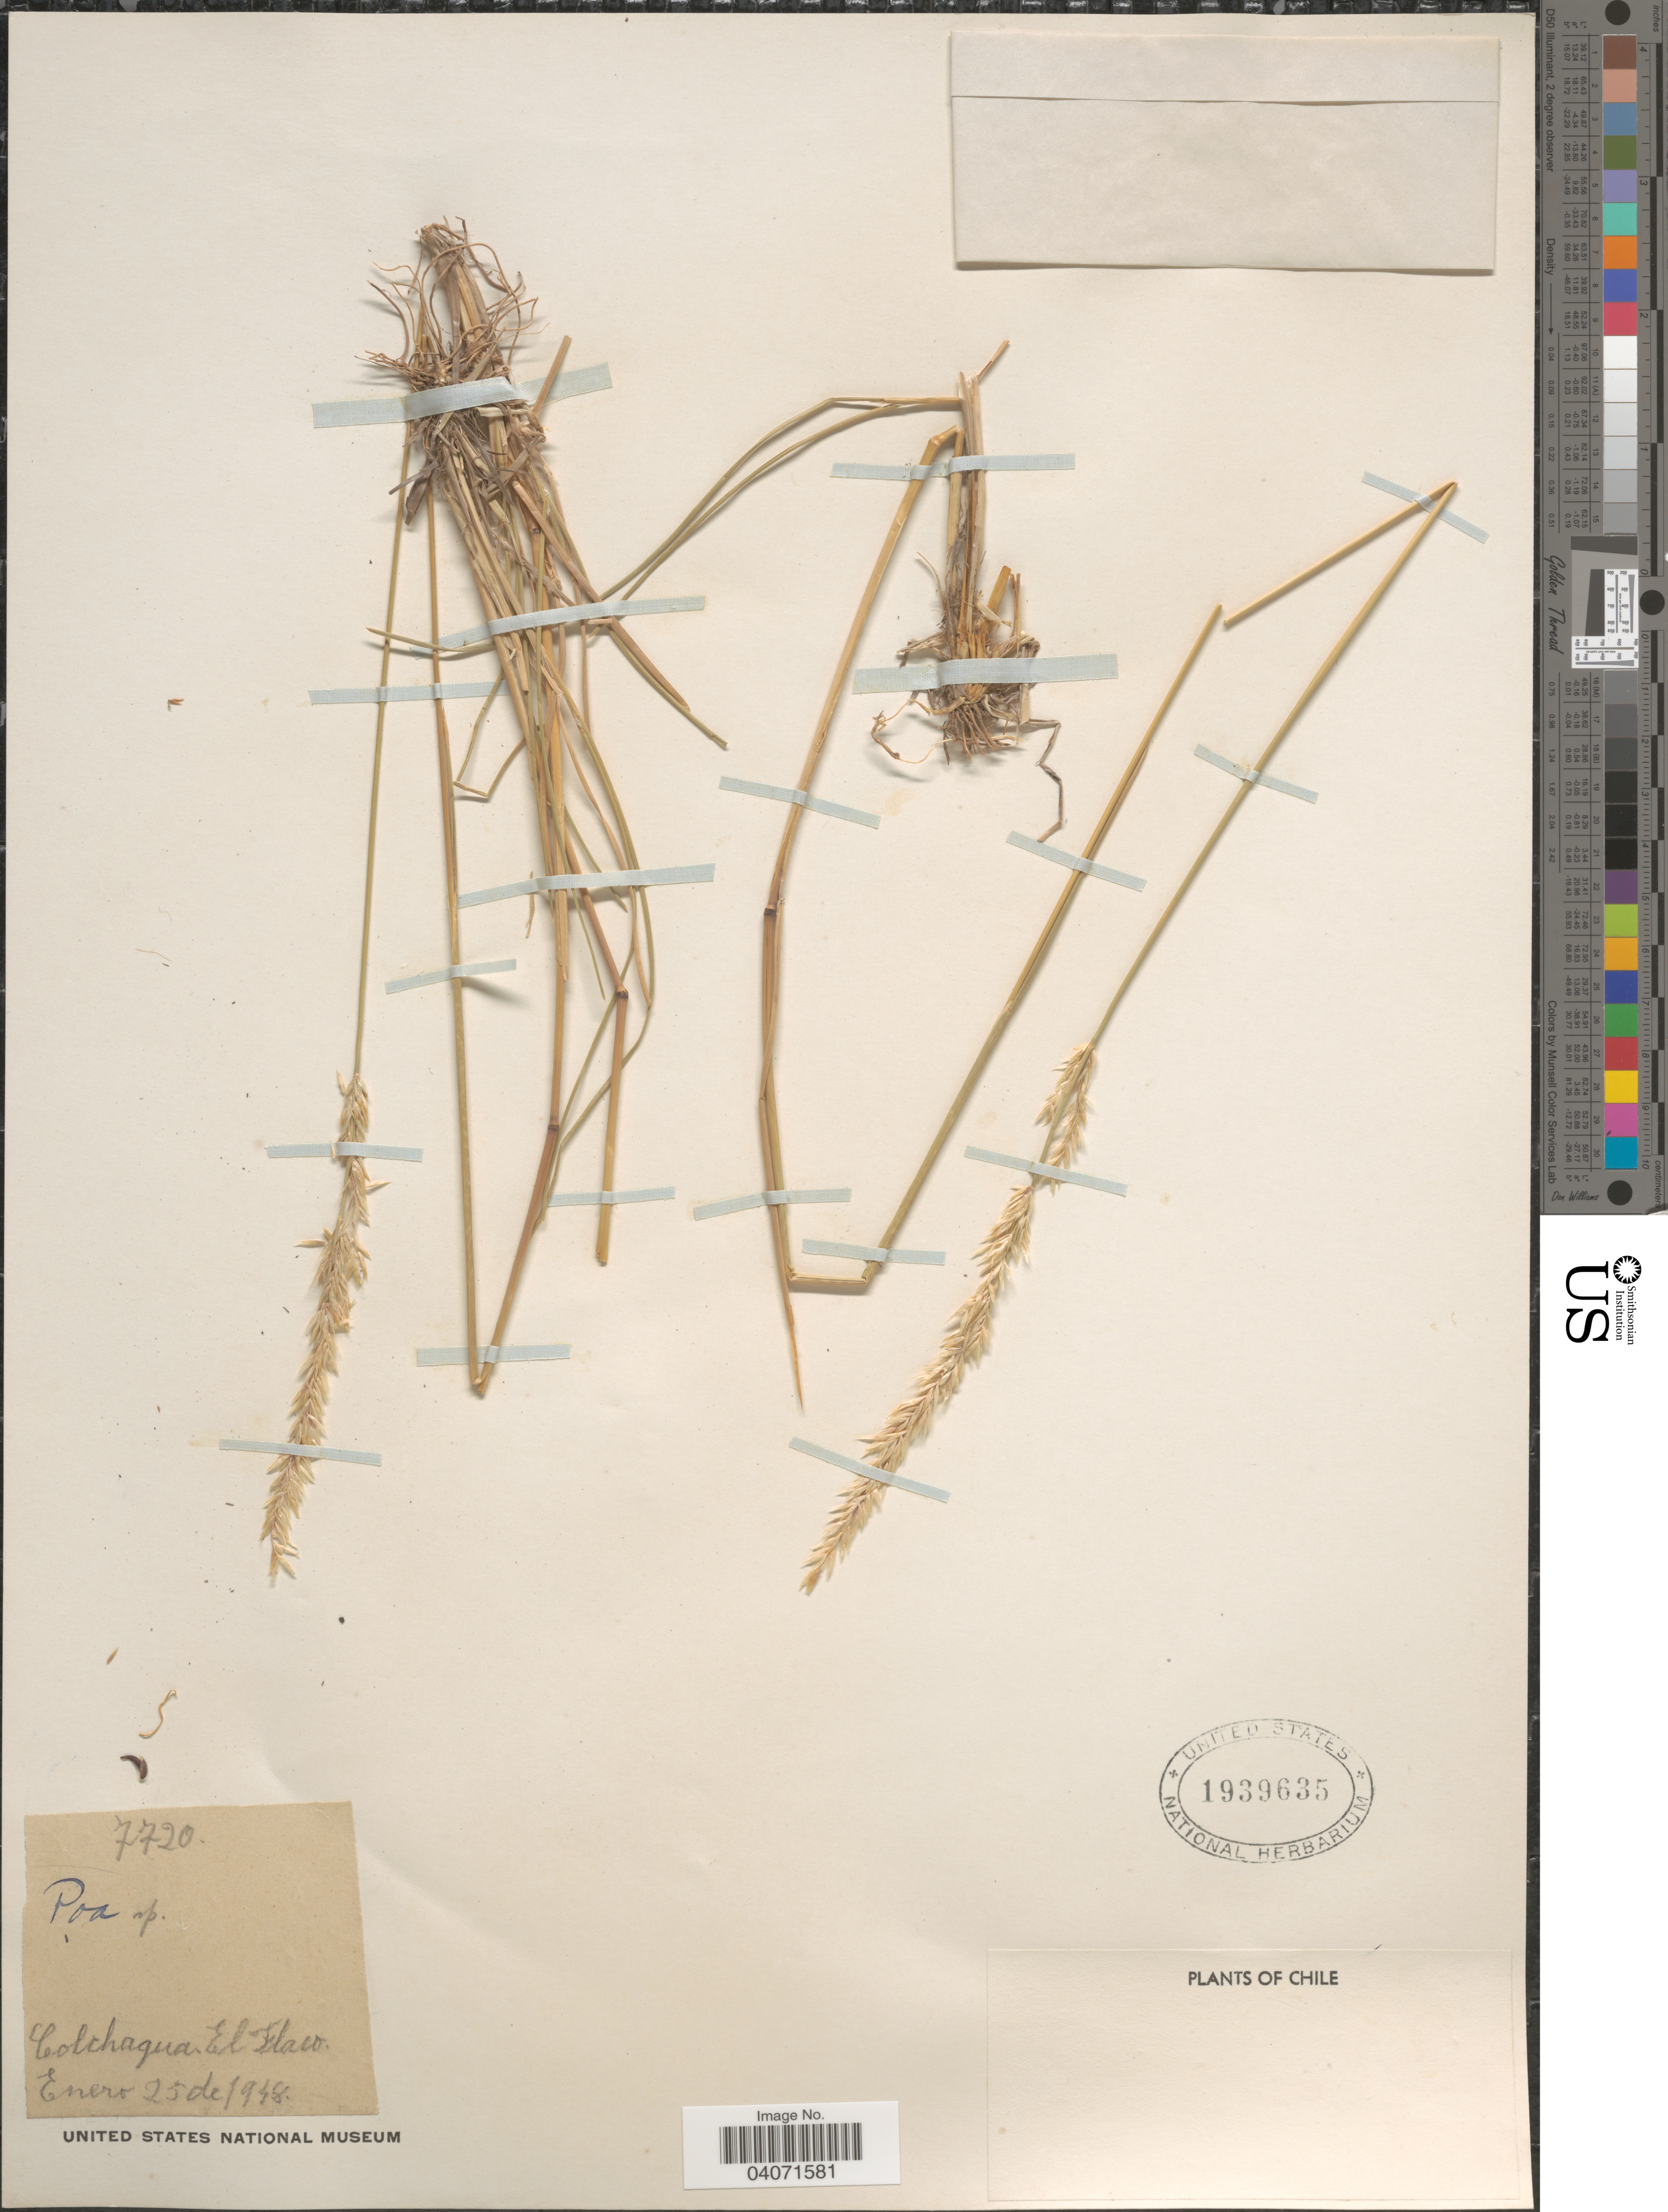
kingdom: Plantae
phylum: Tracheophyta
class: Liliopsida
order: Poales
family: Poaceae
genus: Poa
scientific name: Poa sp.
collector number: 7720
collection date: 1948-01-25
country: Chile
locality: Colchatgua El Flaco.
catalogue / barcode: US 1939635